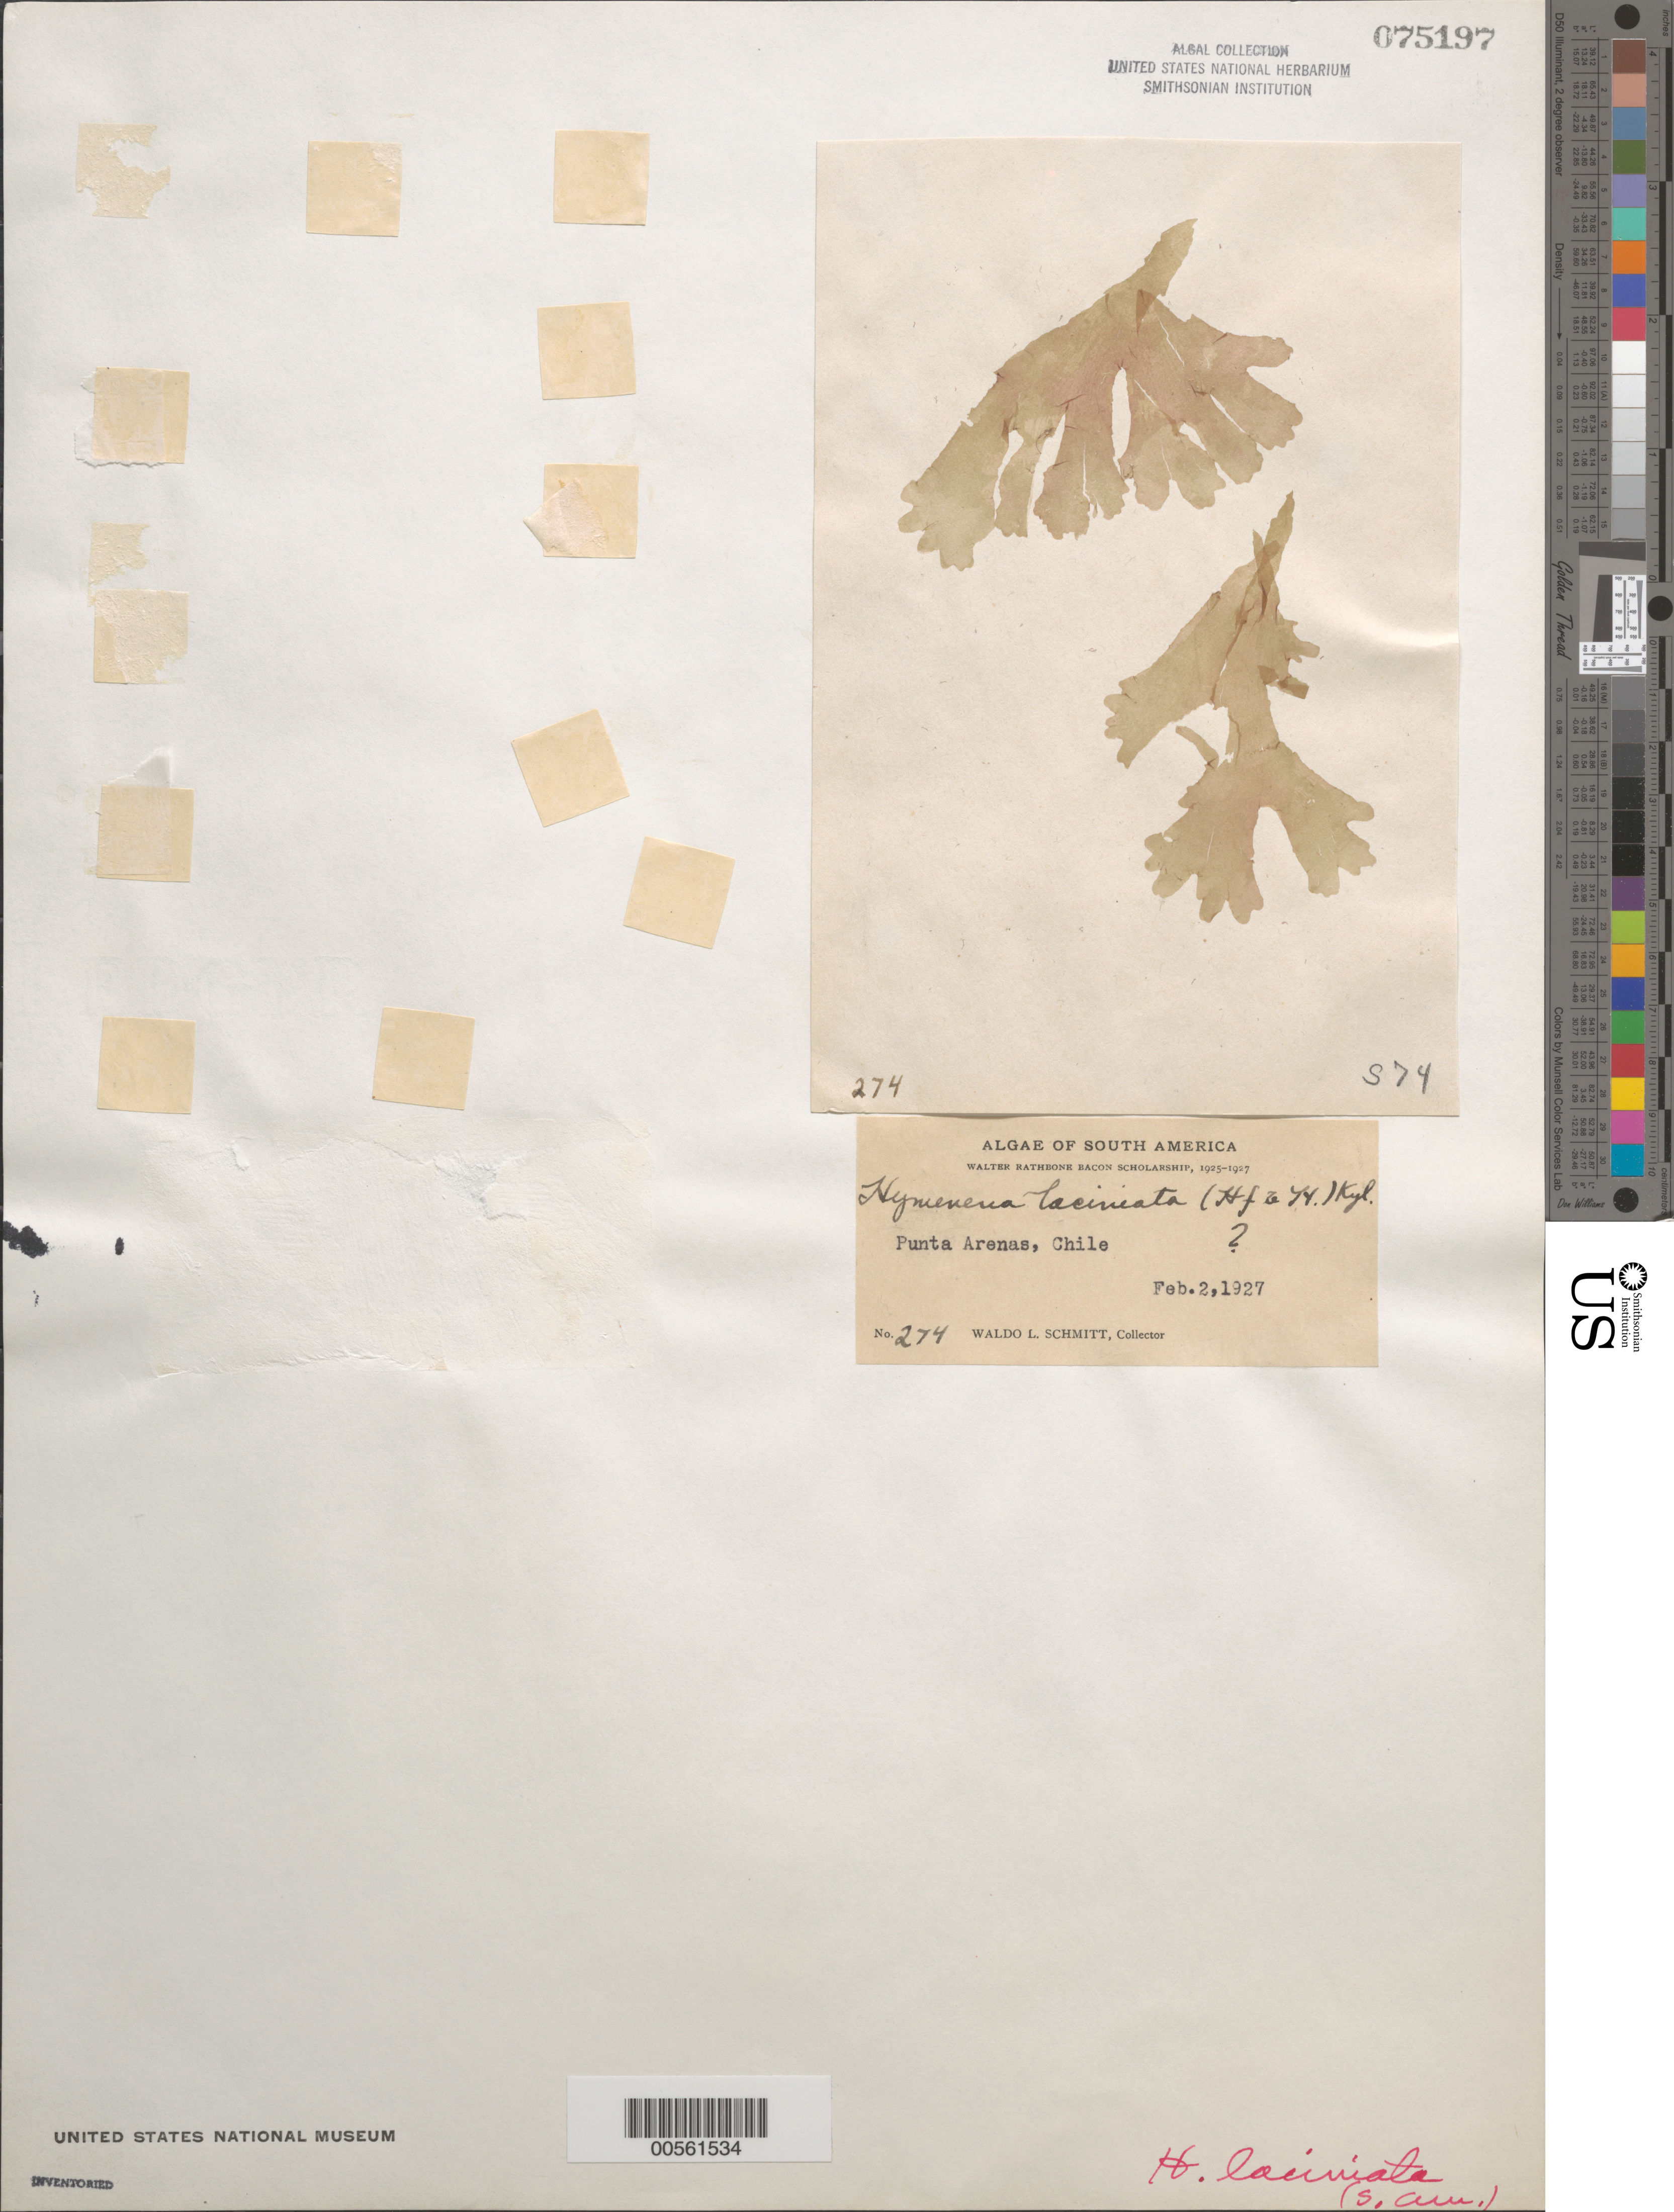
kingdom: Plantae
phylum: Rhodophyta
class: Florideophyceae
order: Ceramiales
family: Delesseriaceae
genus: Hymenena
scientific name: Hymenena laciniata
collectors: W. L. Schmitt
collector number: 274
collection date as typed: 02 Feb 1927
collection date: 1927-02-02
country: Chile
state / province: Magallanes y de la Antártica Chilena (XII)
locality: Punta Arenas, Tierra del Fuego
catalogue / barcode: US 75197